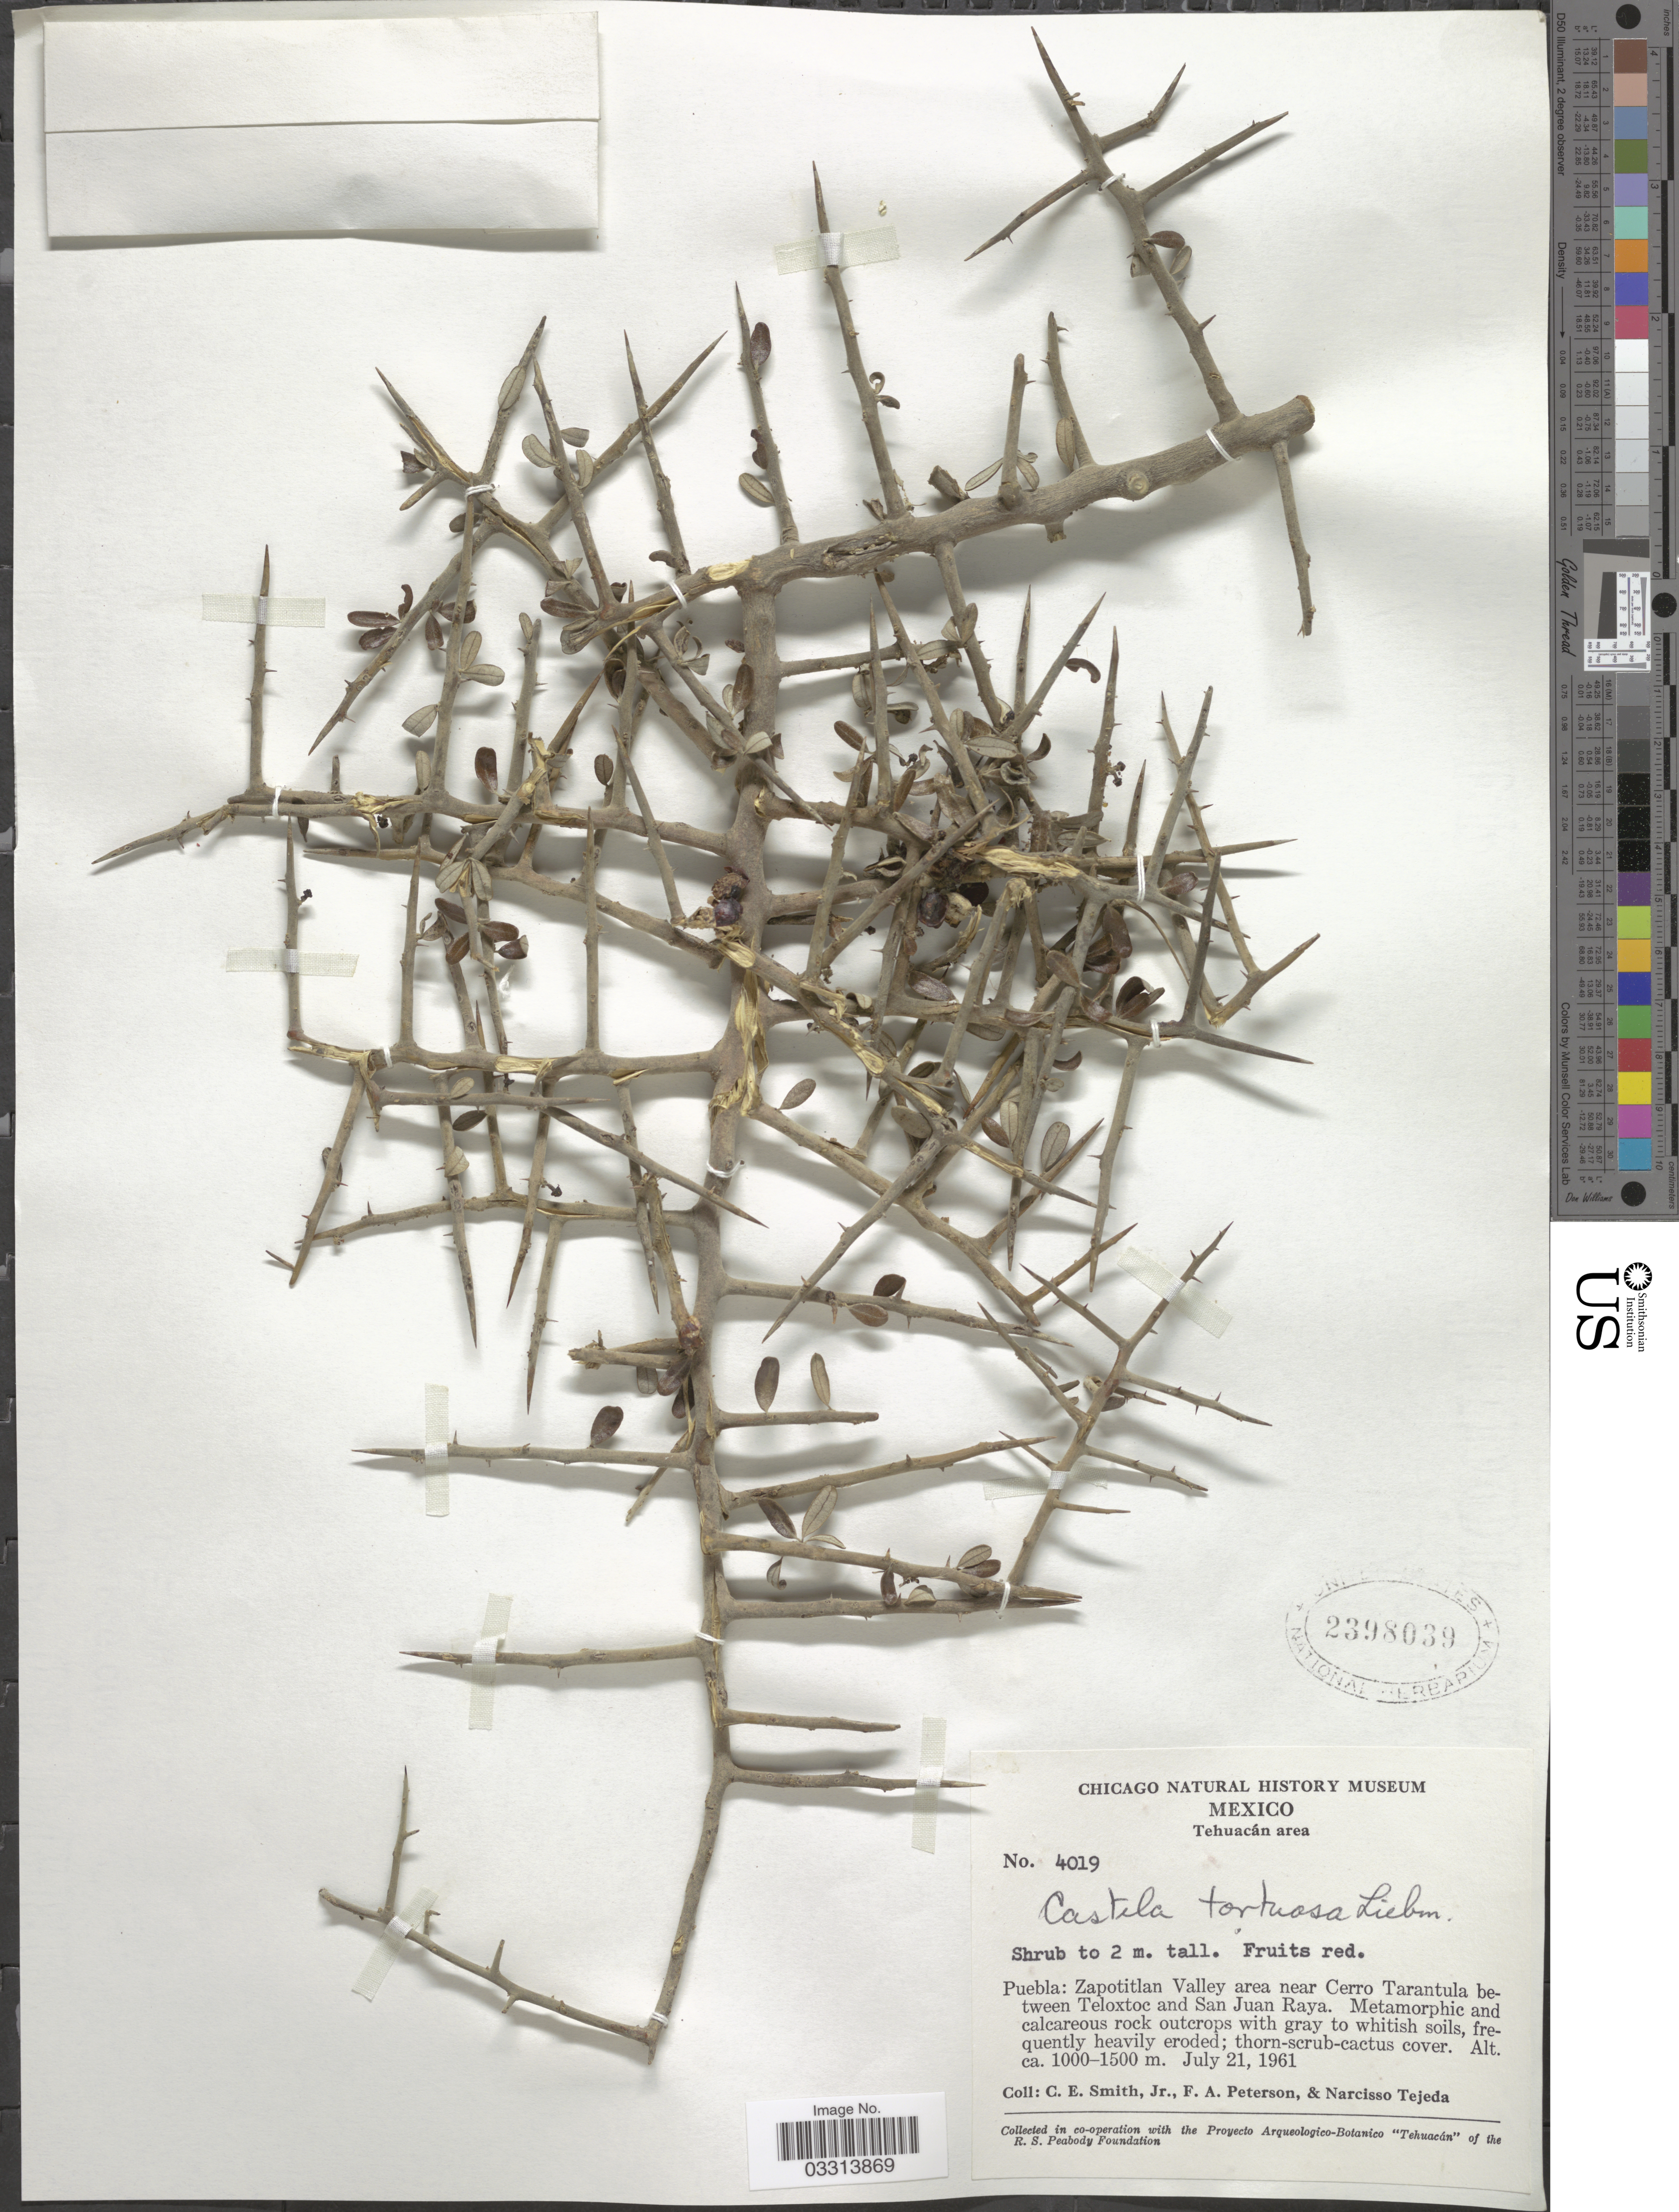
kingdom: Plantae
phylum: Tracheophyta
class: Magnoliopsida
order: Sapindales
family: Simaroubaceae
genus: Castela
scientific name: Castela tortuosa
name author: Liebm.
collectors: C. E. Smith Jr., F. A. Peterson & N. Tejeda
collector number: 4019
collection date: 1961-07-21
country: Mexico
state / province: Puebla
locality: Tehuacán area. Zapotitlan Valley area near Cerro Tarantula between Teloxtoc and San Juan Raya.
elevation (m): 1000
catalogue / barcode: US 2398039